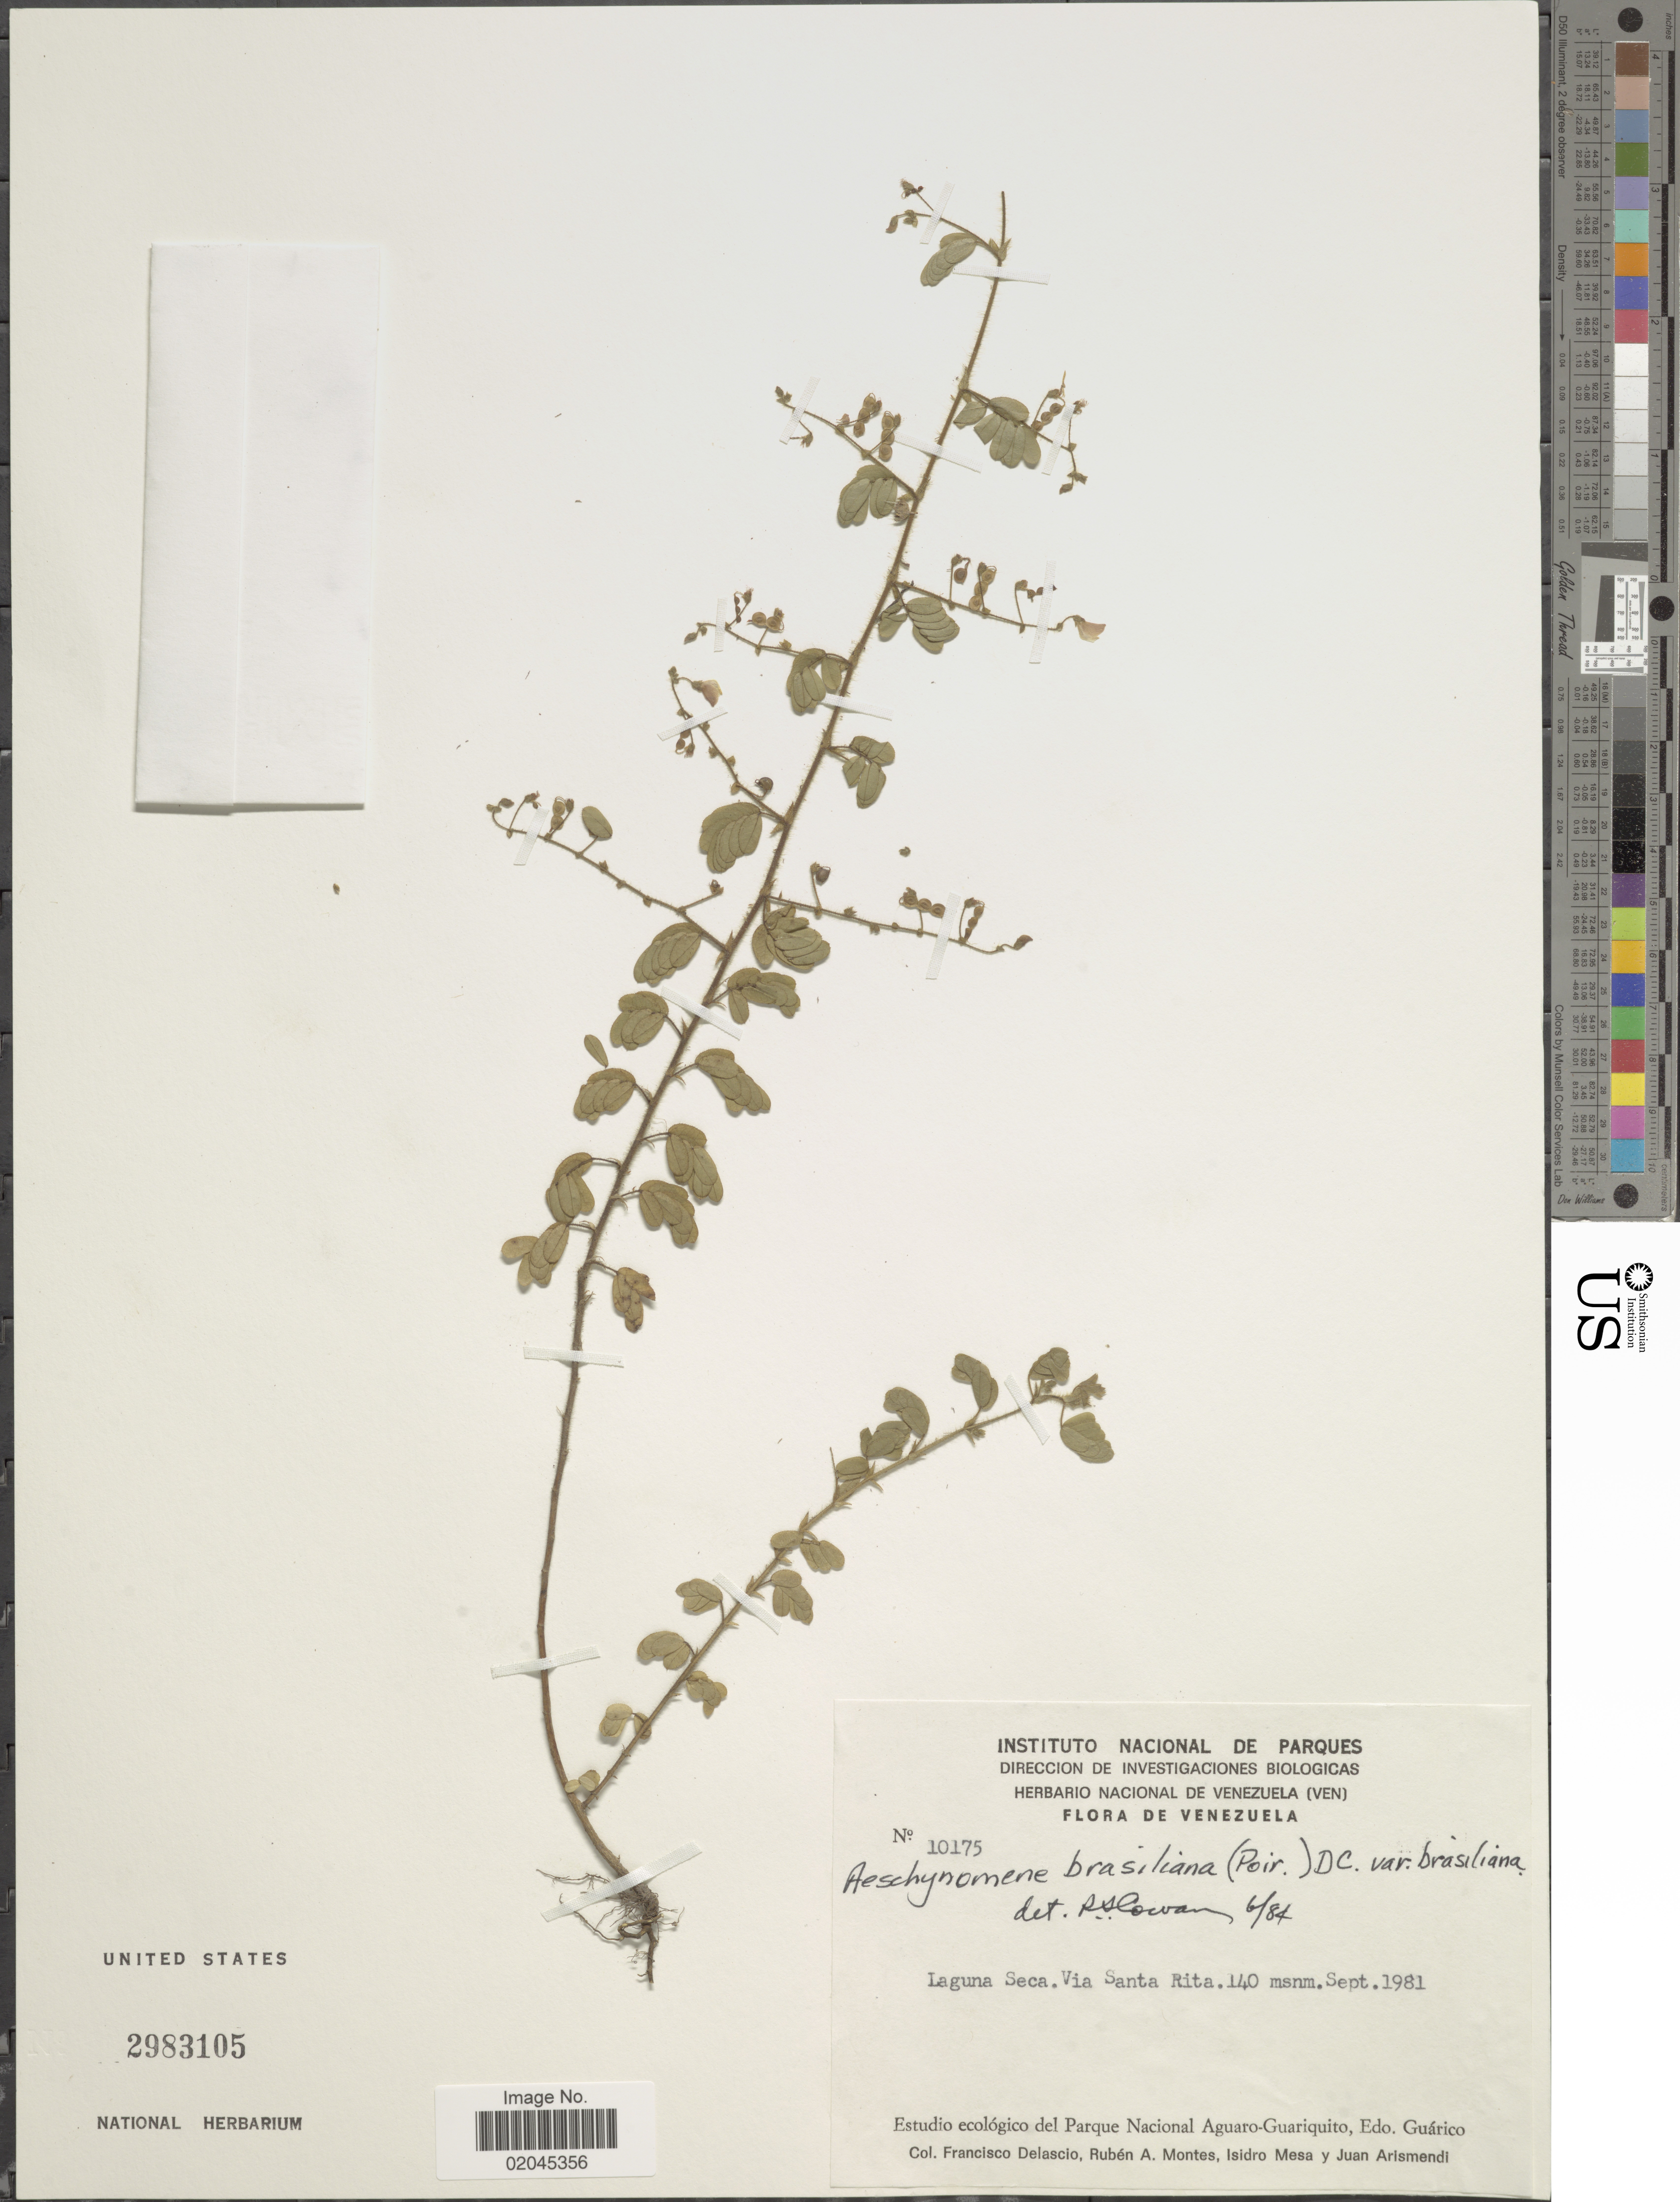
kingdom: Plantae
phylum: Tracheophyta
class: Magnoliopsida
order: Fabales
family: Fabaceae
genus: Aeschynomene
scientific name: Aeschynomene brasiliana var. brasiliana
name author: (Poir.) DC.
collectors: F. Delascio C., R. Montes, I. Mesa & J. Arismendi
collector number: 10175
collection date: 1981-09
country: Venezuela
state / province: Guárico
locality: Laguna Seca, Via Santa Rita, Estudio ecologico del Parque Nacinal Aguaro-Guariquito, Edo. Guarico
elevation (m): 140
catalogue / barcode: US 2983105